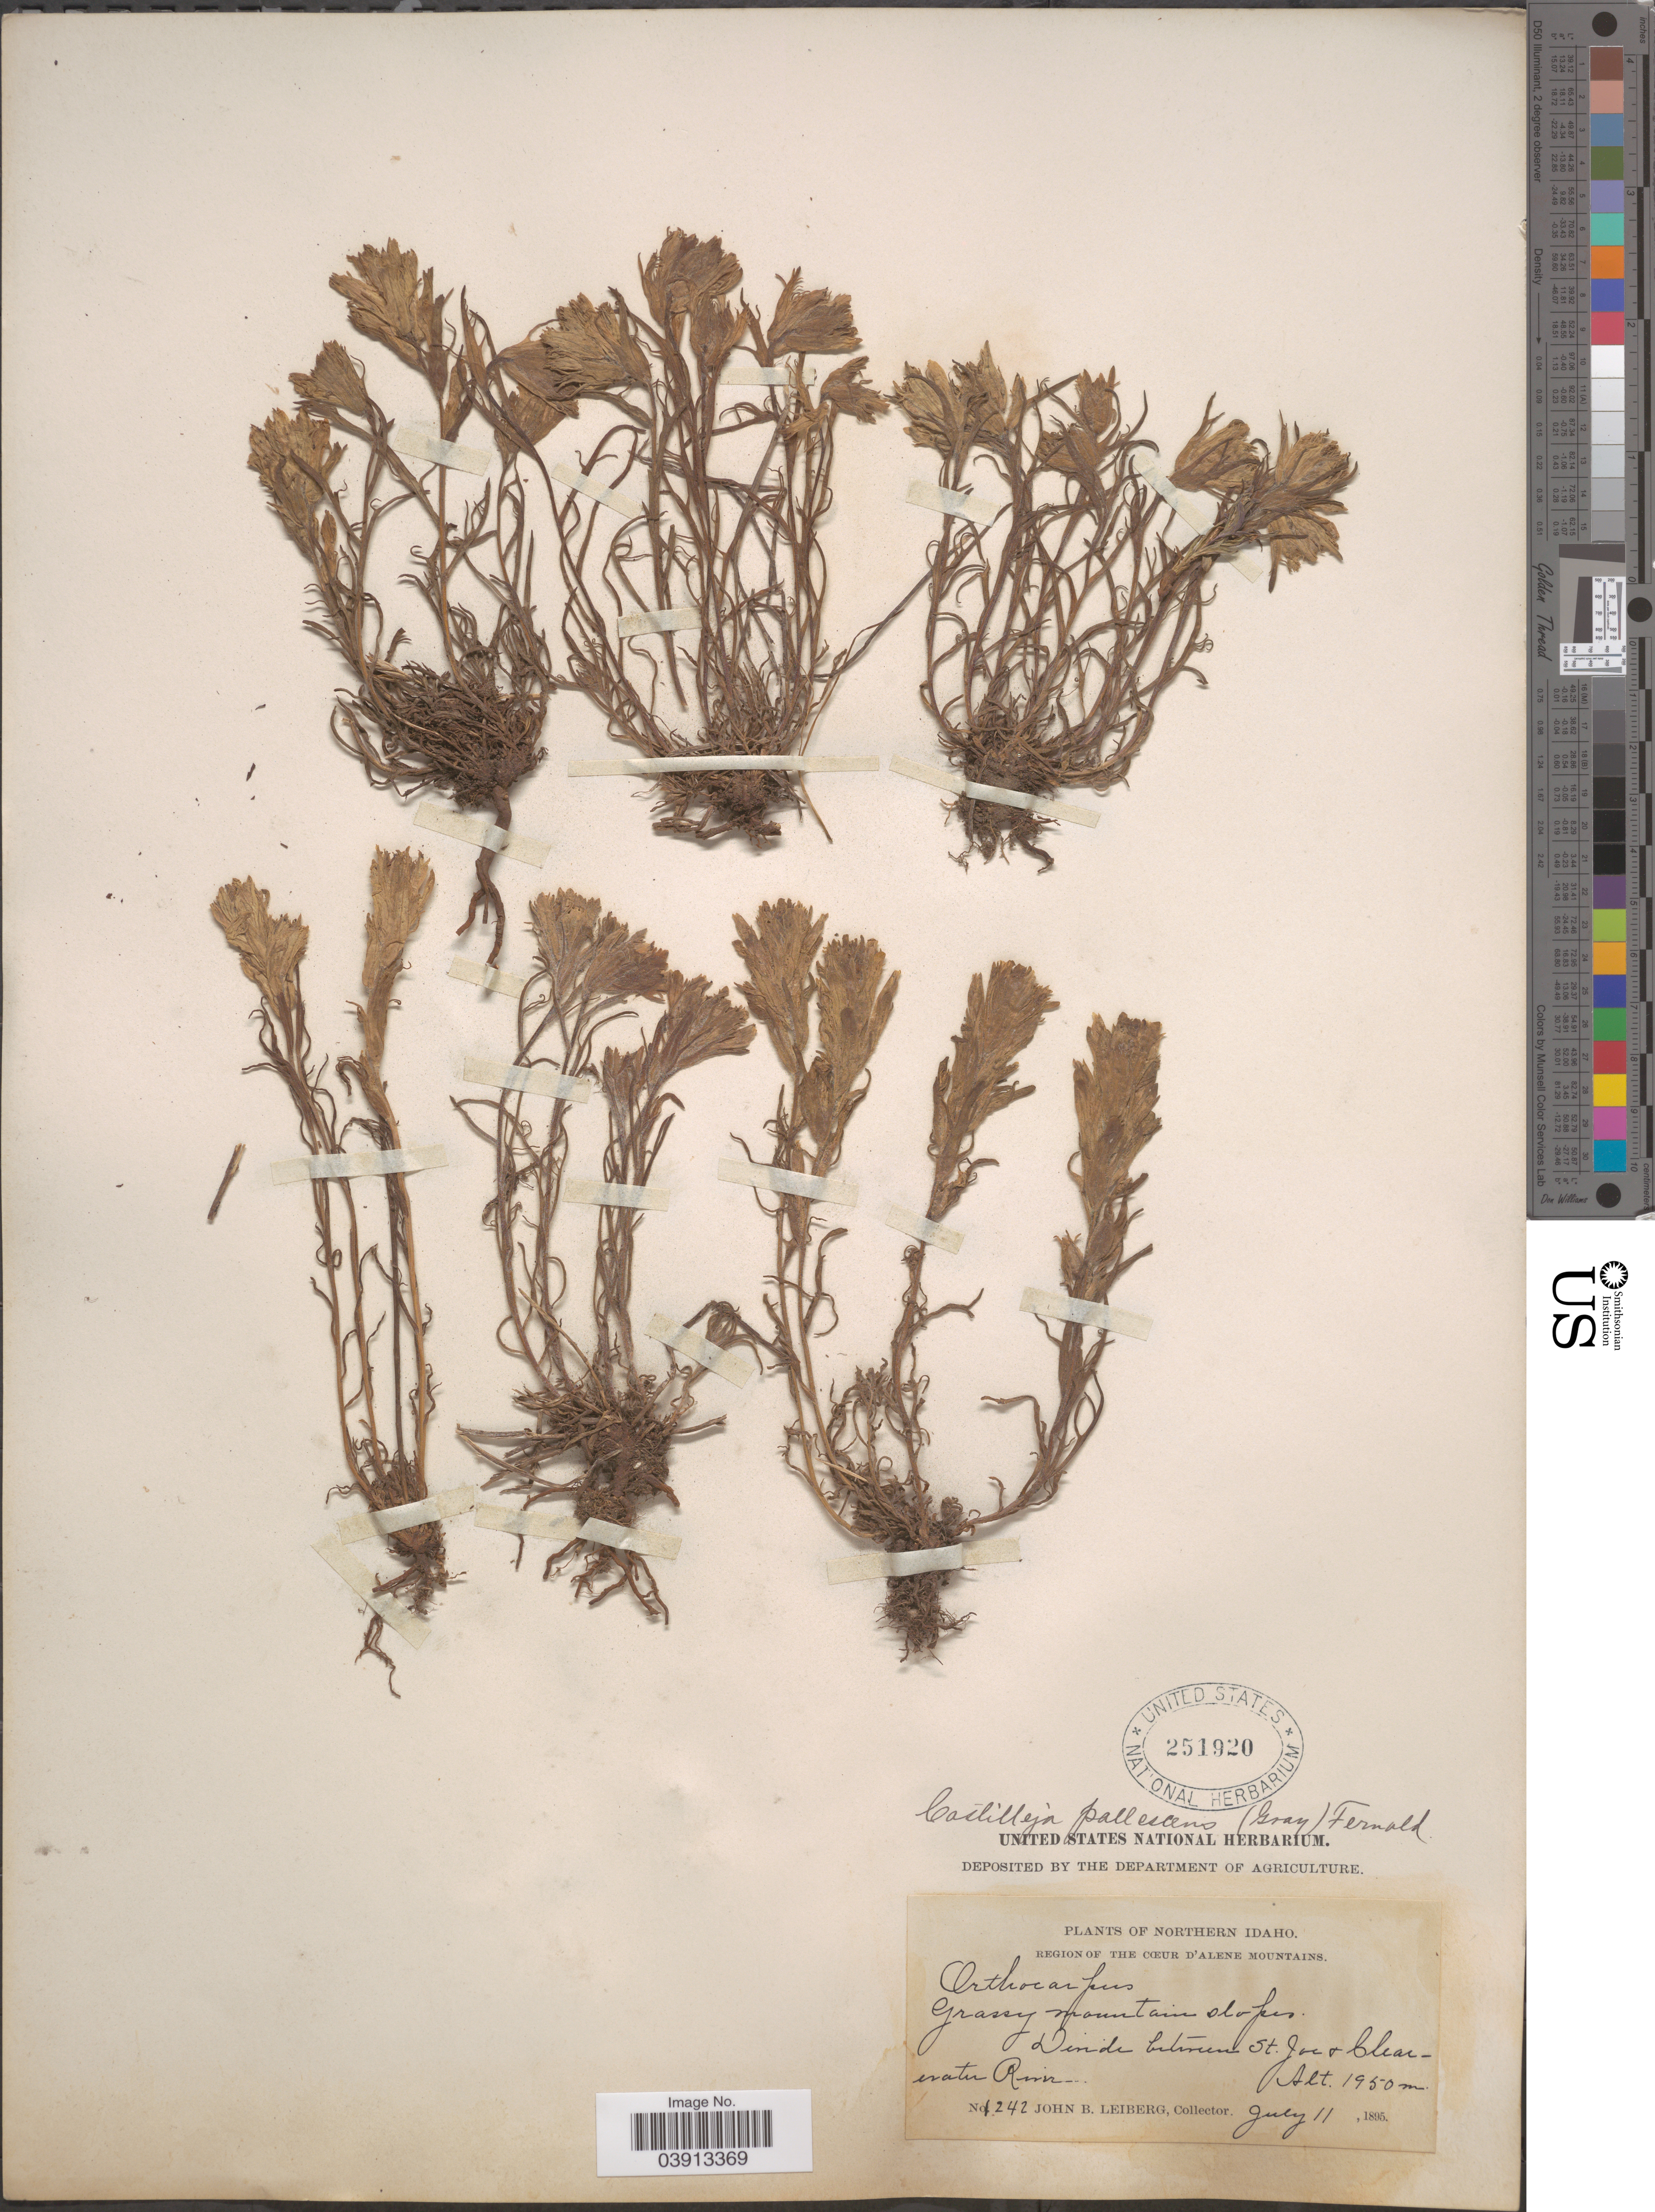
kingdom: Plantae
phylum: Tracheophyta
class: Magnoliopsida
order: Lamiales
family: Orobanchaceae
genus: Castilleja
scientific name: Castilleja pallescens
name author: (A. Gray) Greenm.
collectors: J. B. Leiberg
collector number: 1242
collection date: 1895-07-11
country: United States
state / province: Idaho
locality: Northern Idaho. Region of the Coeur d' Alene Mountains. Grassy mountain slopes. Divide between St. Joe + Clearwater River.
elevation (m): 1950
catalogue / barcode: US 251920